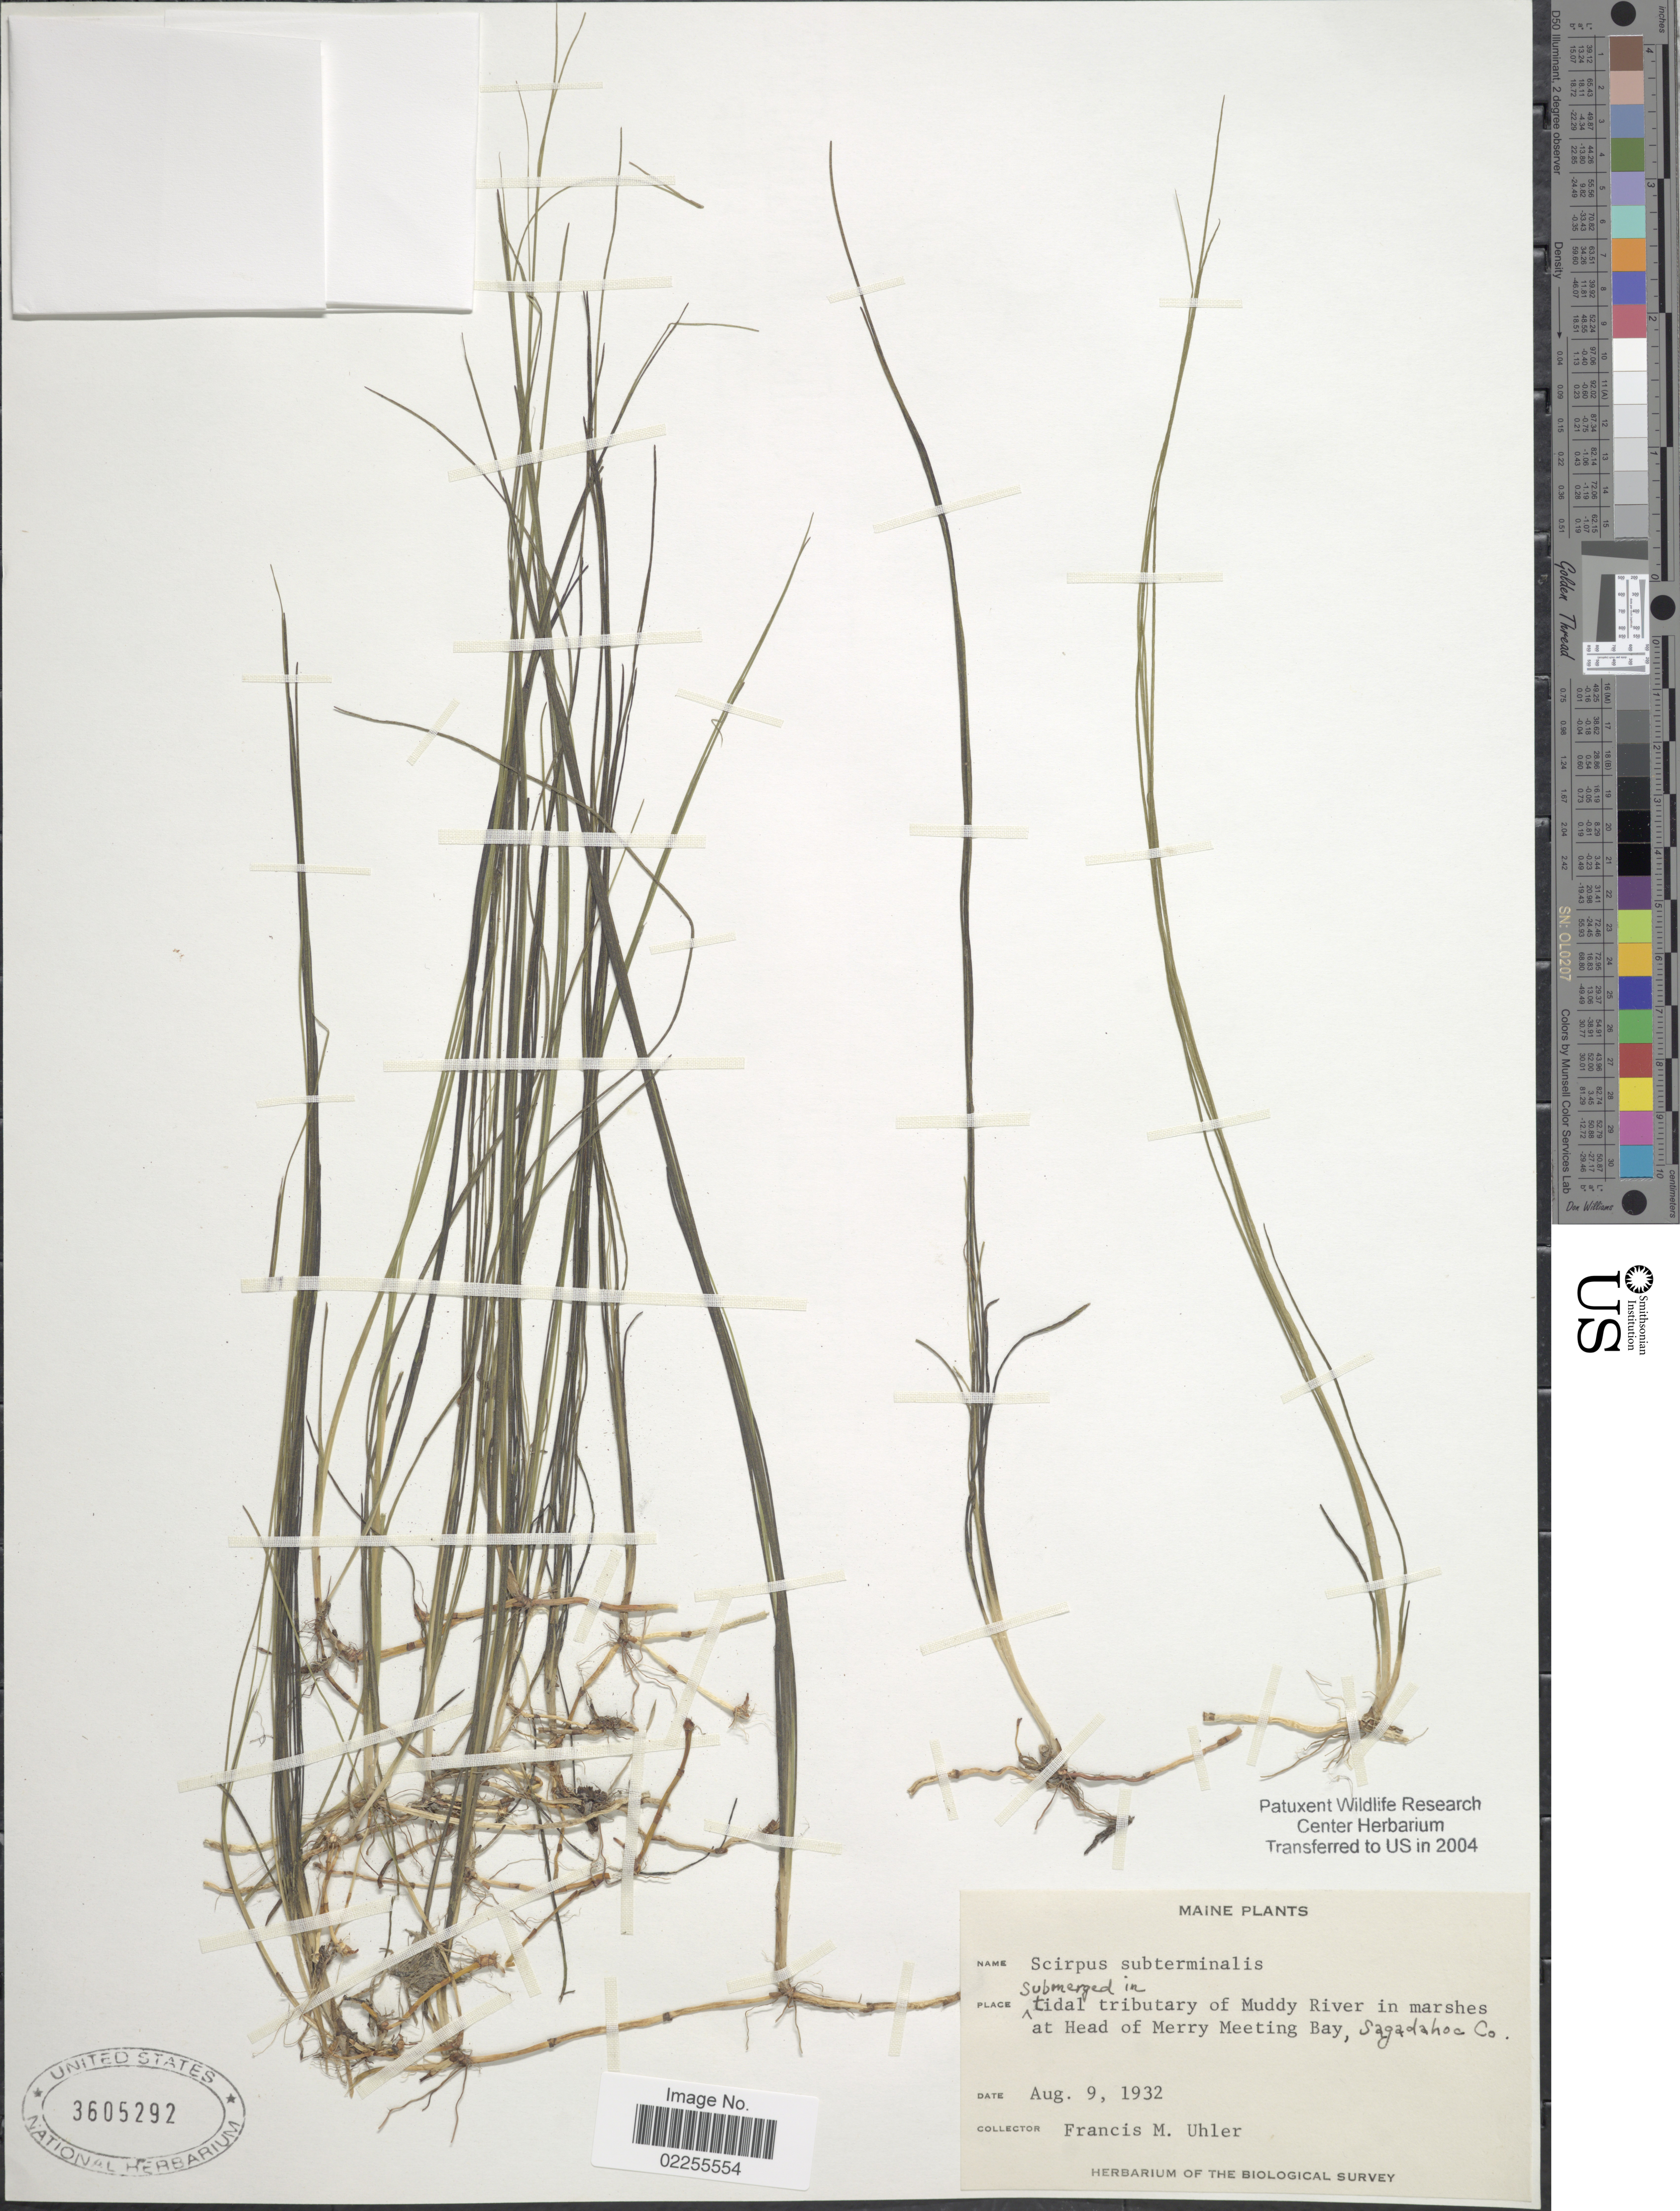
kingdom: Plantae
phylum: Tracheophyta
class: Liliopsida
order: Poales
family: Cyperaceae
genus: Schoenoplectus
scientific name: Schoenoplectus subterminalis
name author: (Torr.) Soják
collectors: F. Uhler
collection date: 1932-08-09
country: United States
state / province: Maine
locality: Submerged in tidal tributary of Muddy River in marshes at Head of Merry Meeting Bay, Sagadahoc Co.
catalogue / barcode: US 3605292